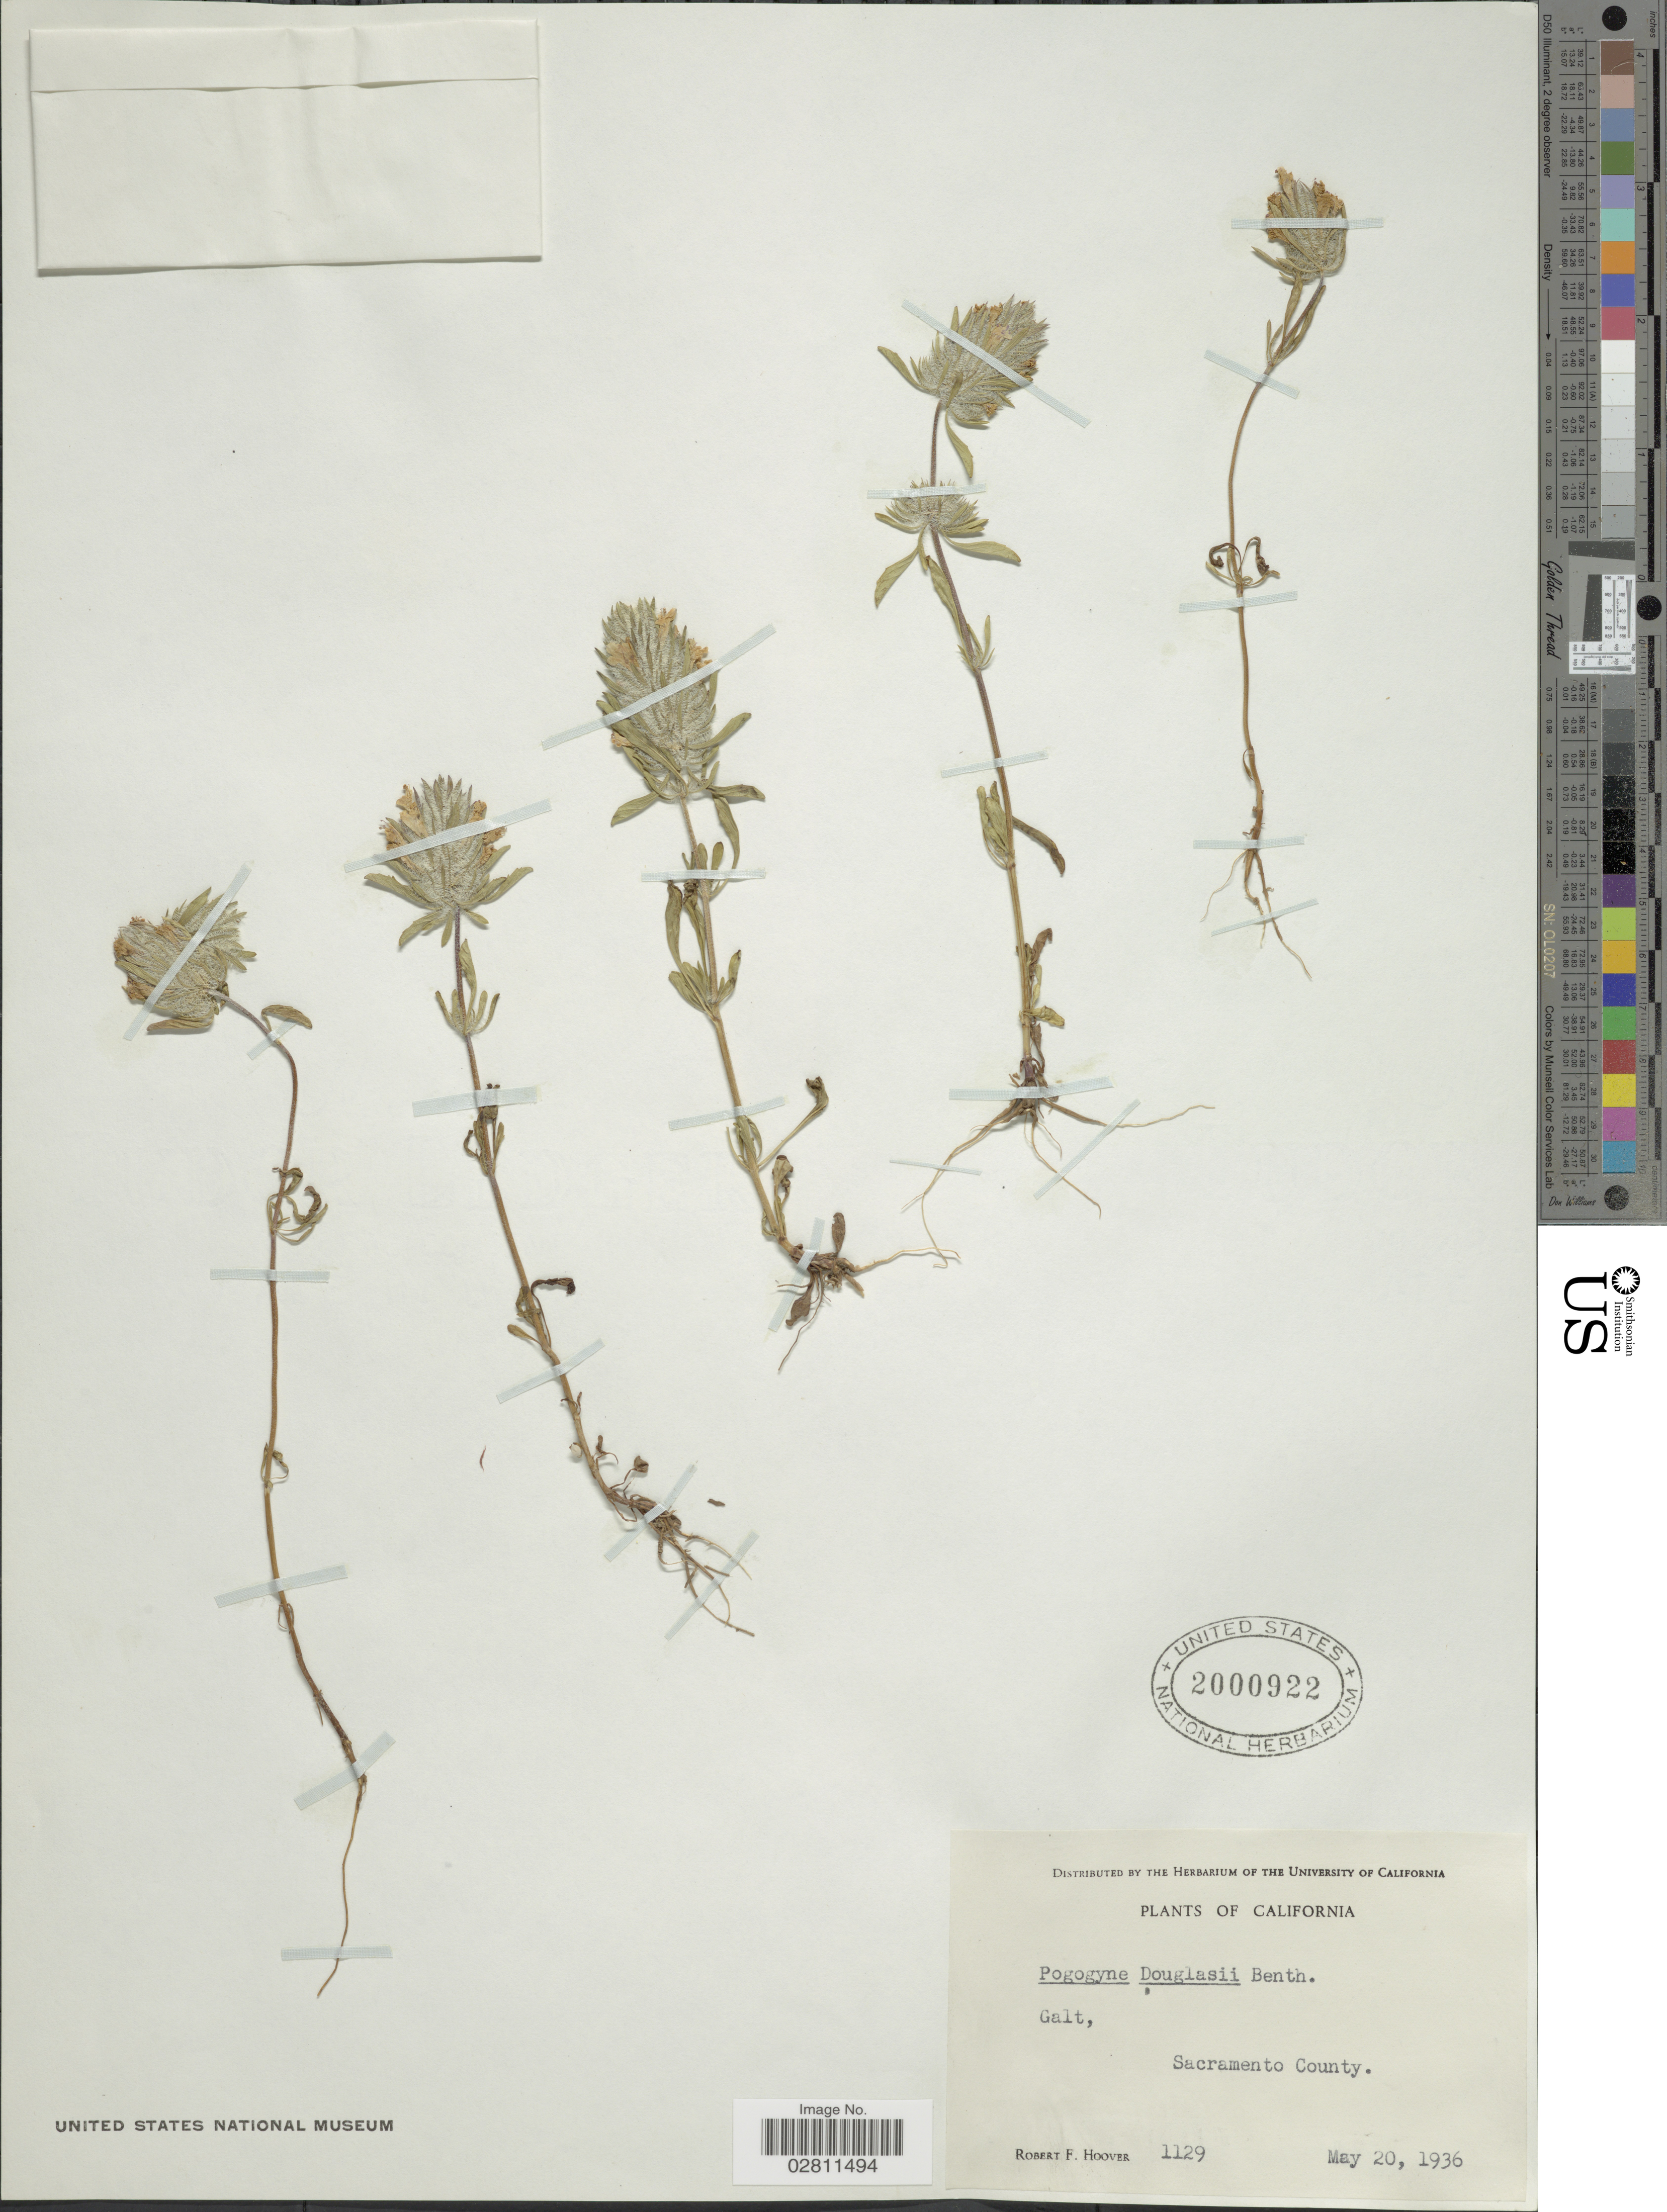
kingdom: Plantae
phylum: Tracheophyta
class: Magnoliopsida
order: Lamiales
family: Lamiaceae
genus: Pogogyne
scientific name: Pogogyne douglasii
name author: Benth.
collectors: R. F. Hoover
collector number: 1129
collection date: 1936-05-20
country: United States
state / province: California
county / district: Sacramento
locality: Galt, Sacramento County.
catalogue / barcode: US 2000922